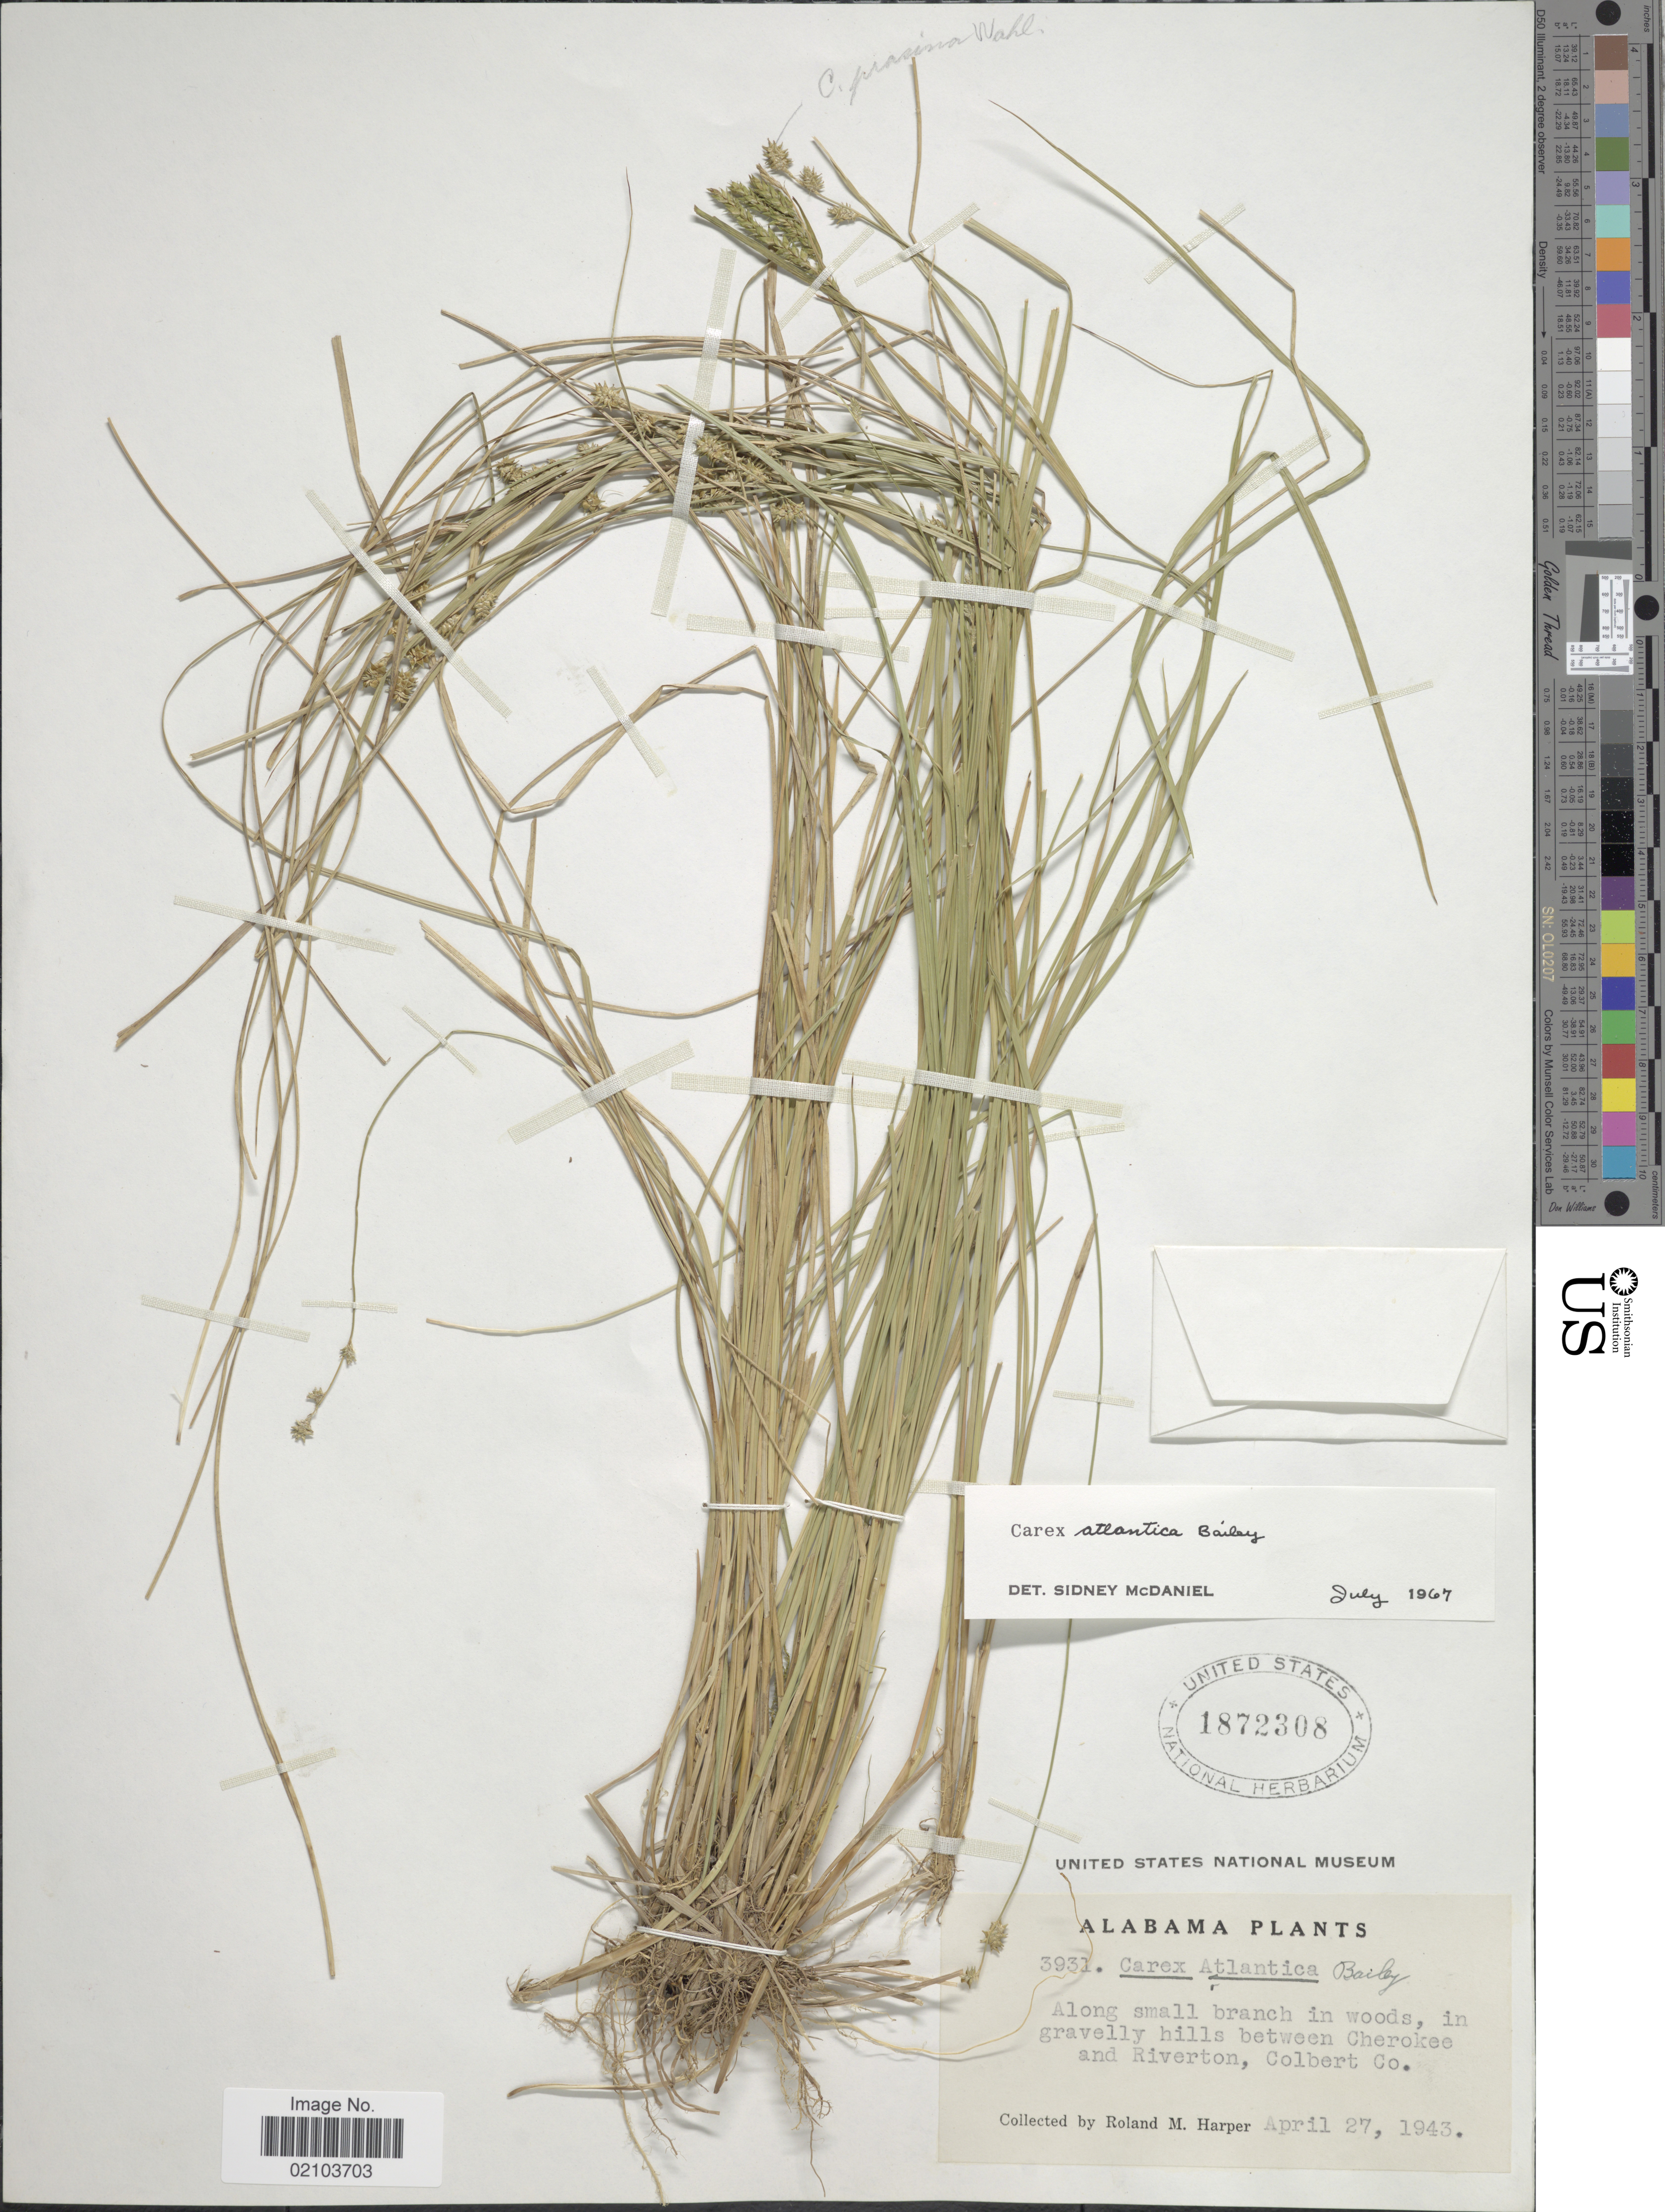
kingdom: Plantae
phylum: Tracheophyta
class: Liliopsida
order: Poales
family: Cyperaceae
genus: Carex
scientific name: Carex atlantica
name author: L.H. Bailey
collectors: R. M. Harper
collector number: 3931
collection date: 1943-04-27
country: United States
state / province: Alabama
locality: Between Cherokee and Riverton, Colbert Co.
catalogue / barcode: US 1872308